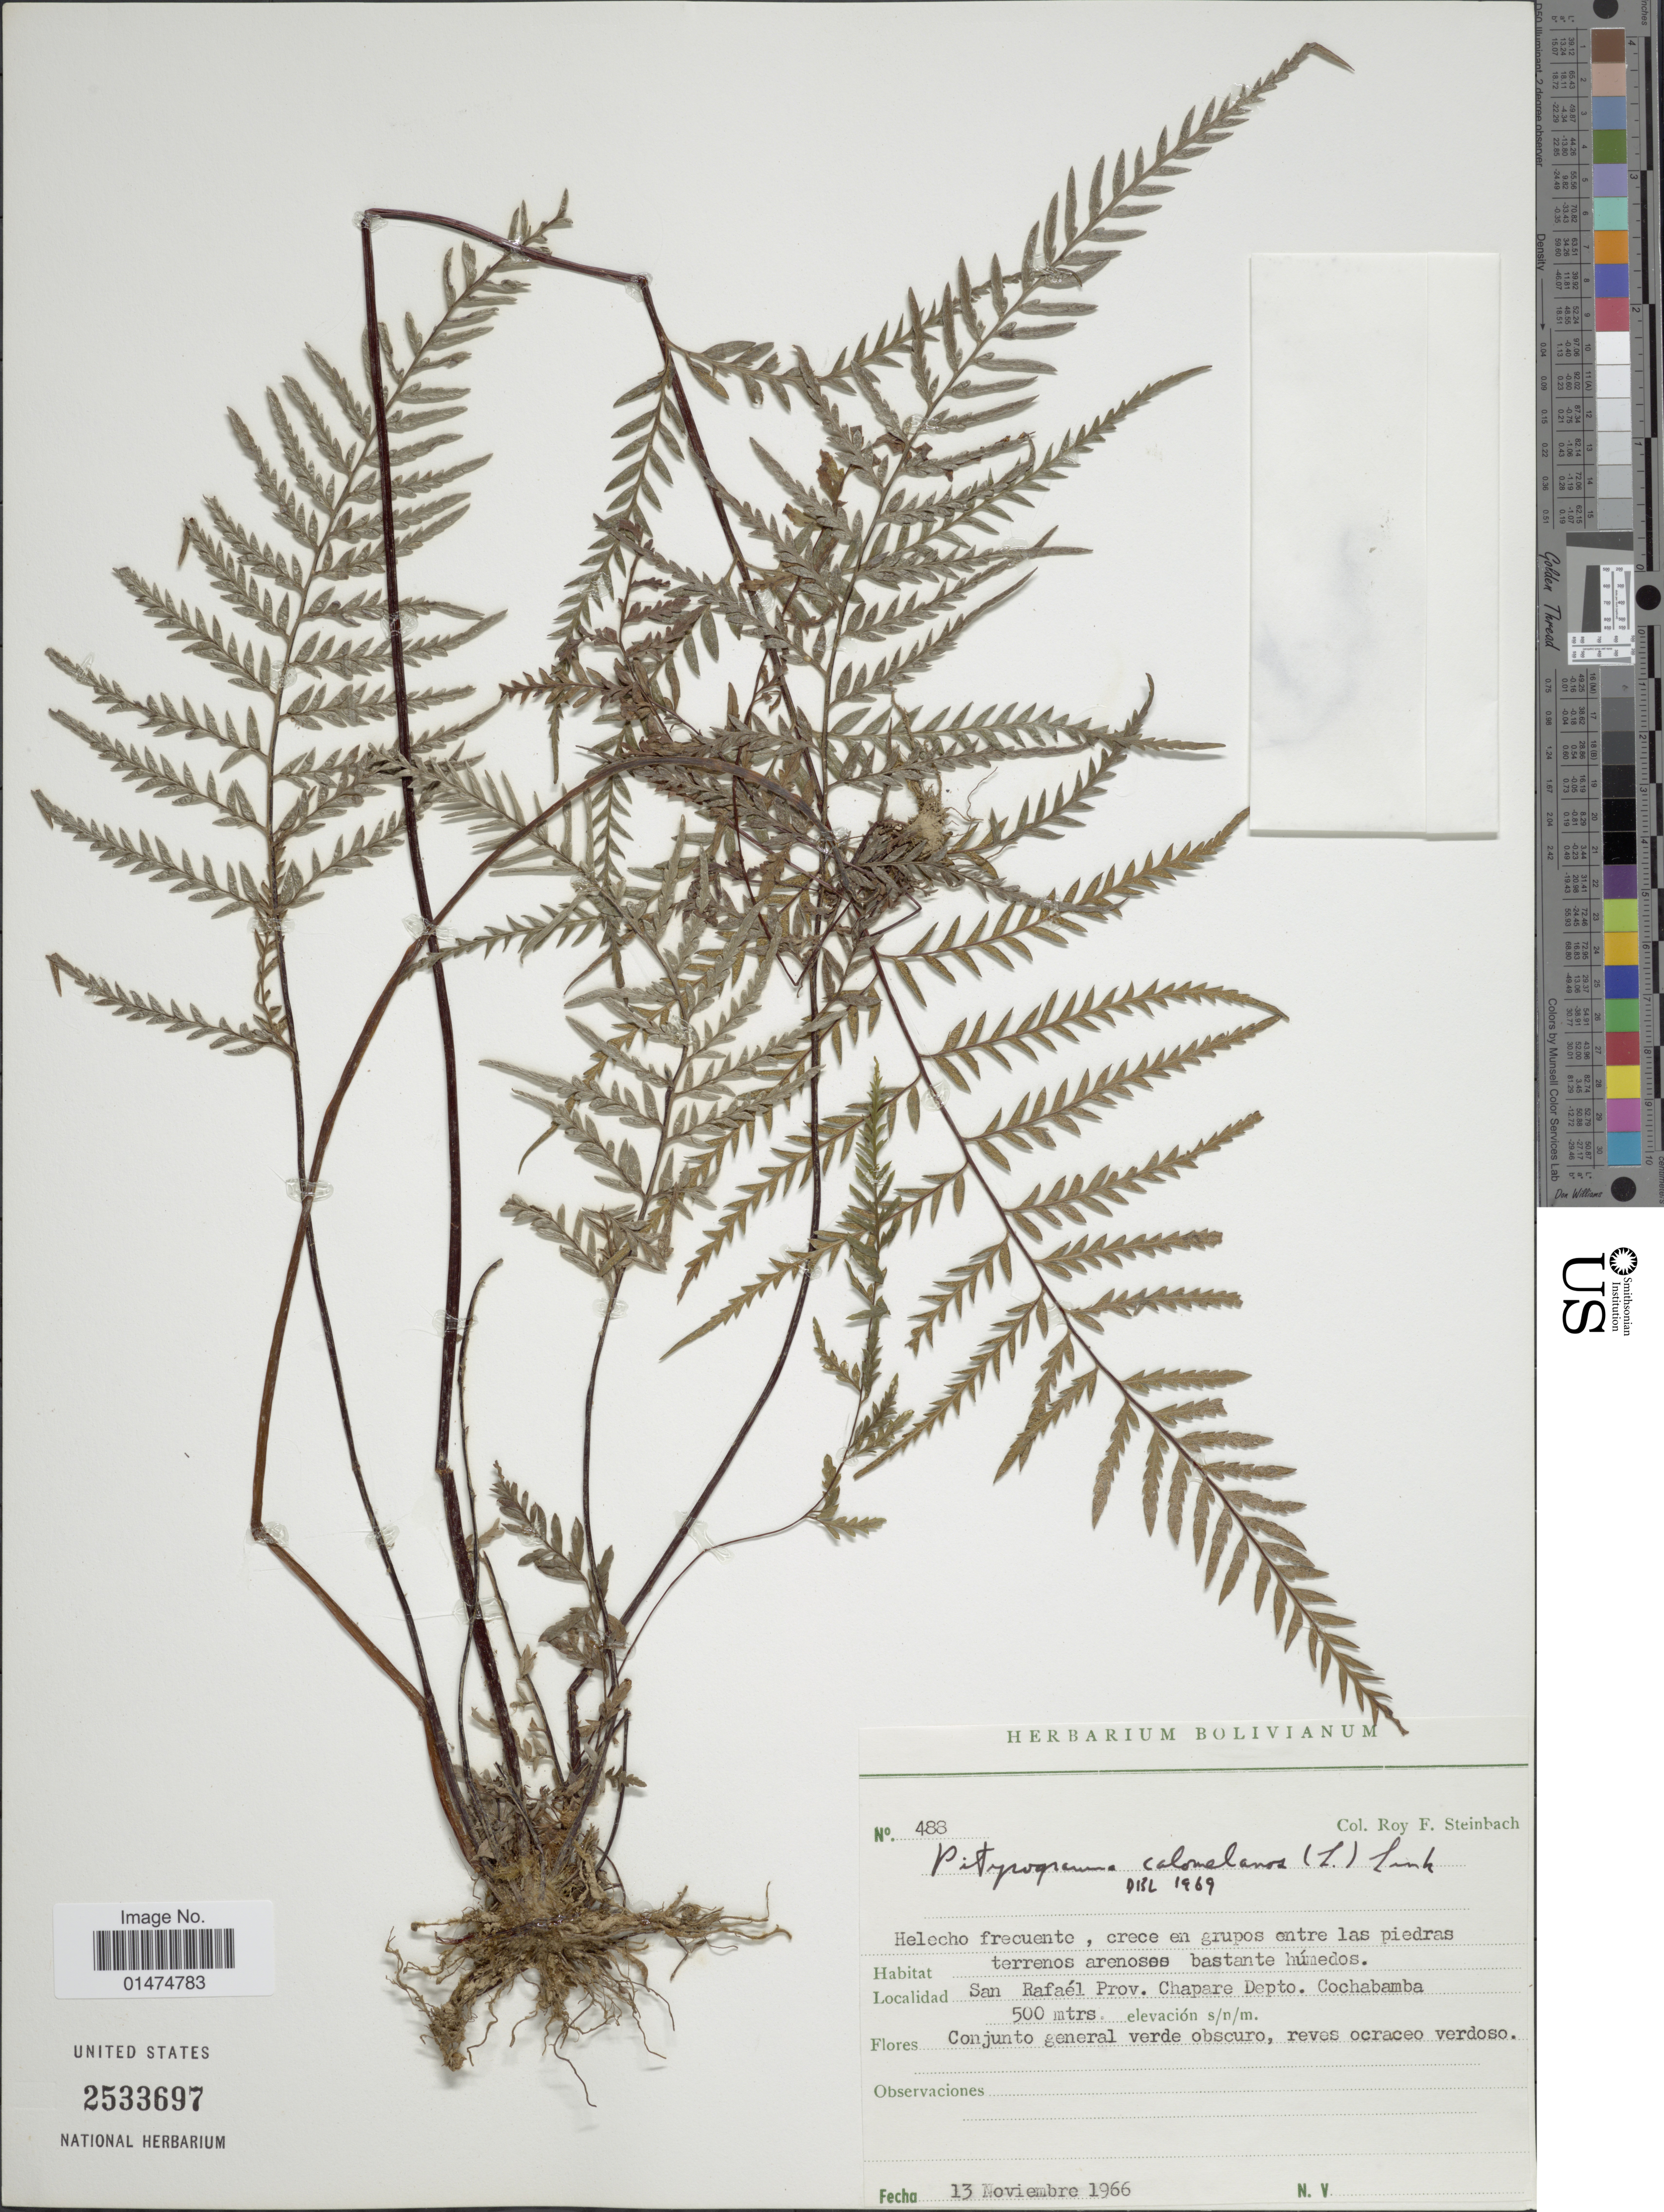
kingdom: Plantae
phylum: Tracheophyta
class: Polypodiopsida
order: Polypodiales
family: Pteridaceae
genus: Pityrogramma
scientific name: Pityrogramma calomelanos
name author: (L.) Link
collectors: R. F. Steinbach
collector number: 483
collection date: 1966-11-13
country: Bolivia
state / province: Cochabamba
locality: San Rafael Prov. Chapare Depto. Cochabamba.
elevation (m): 500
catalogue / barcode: US 2533697